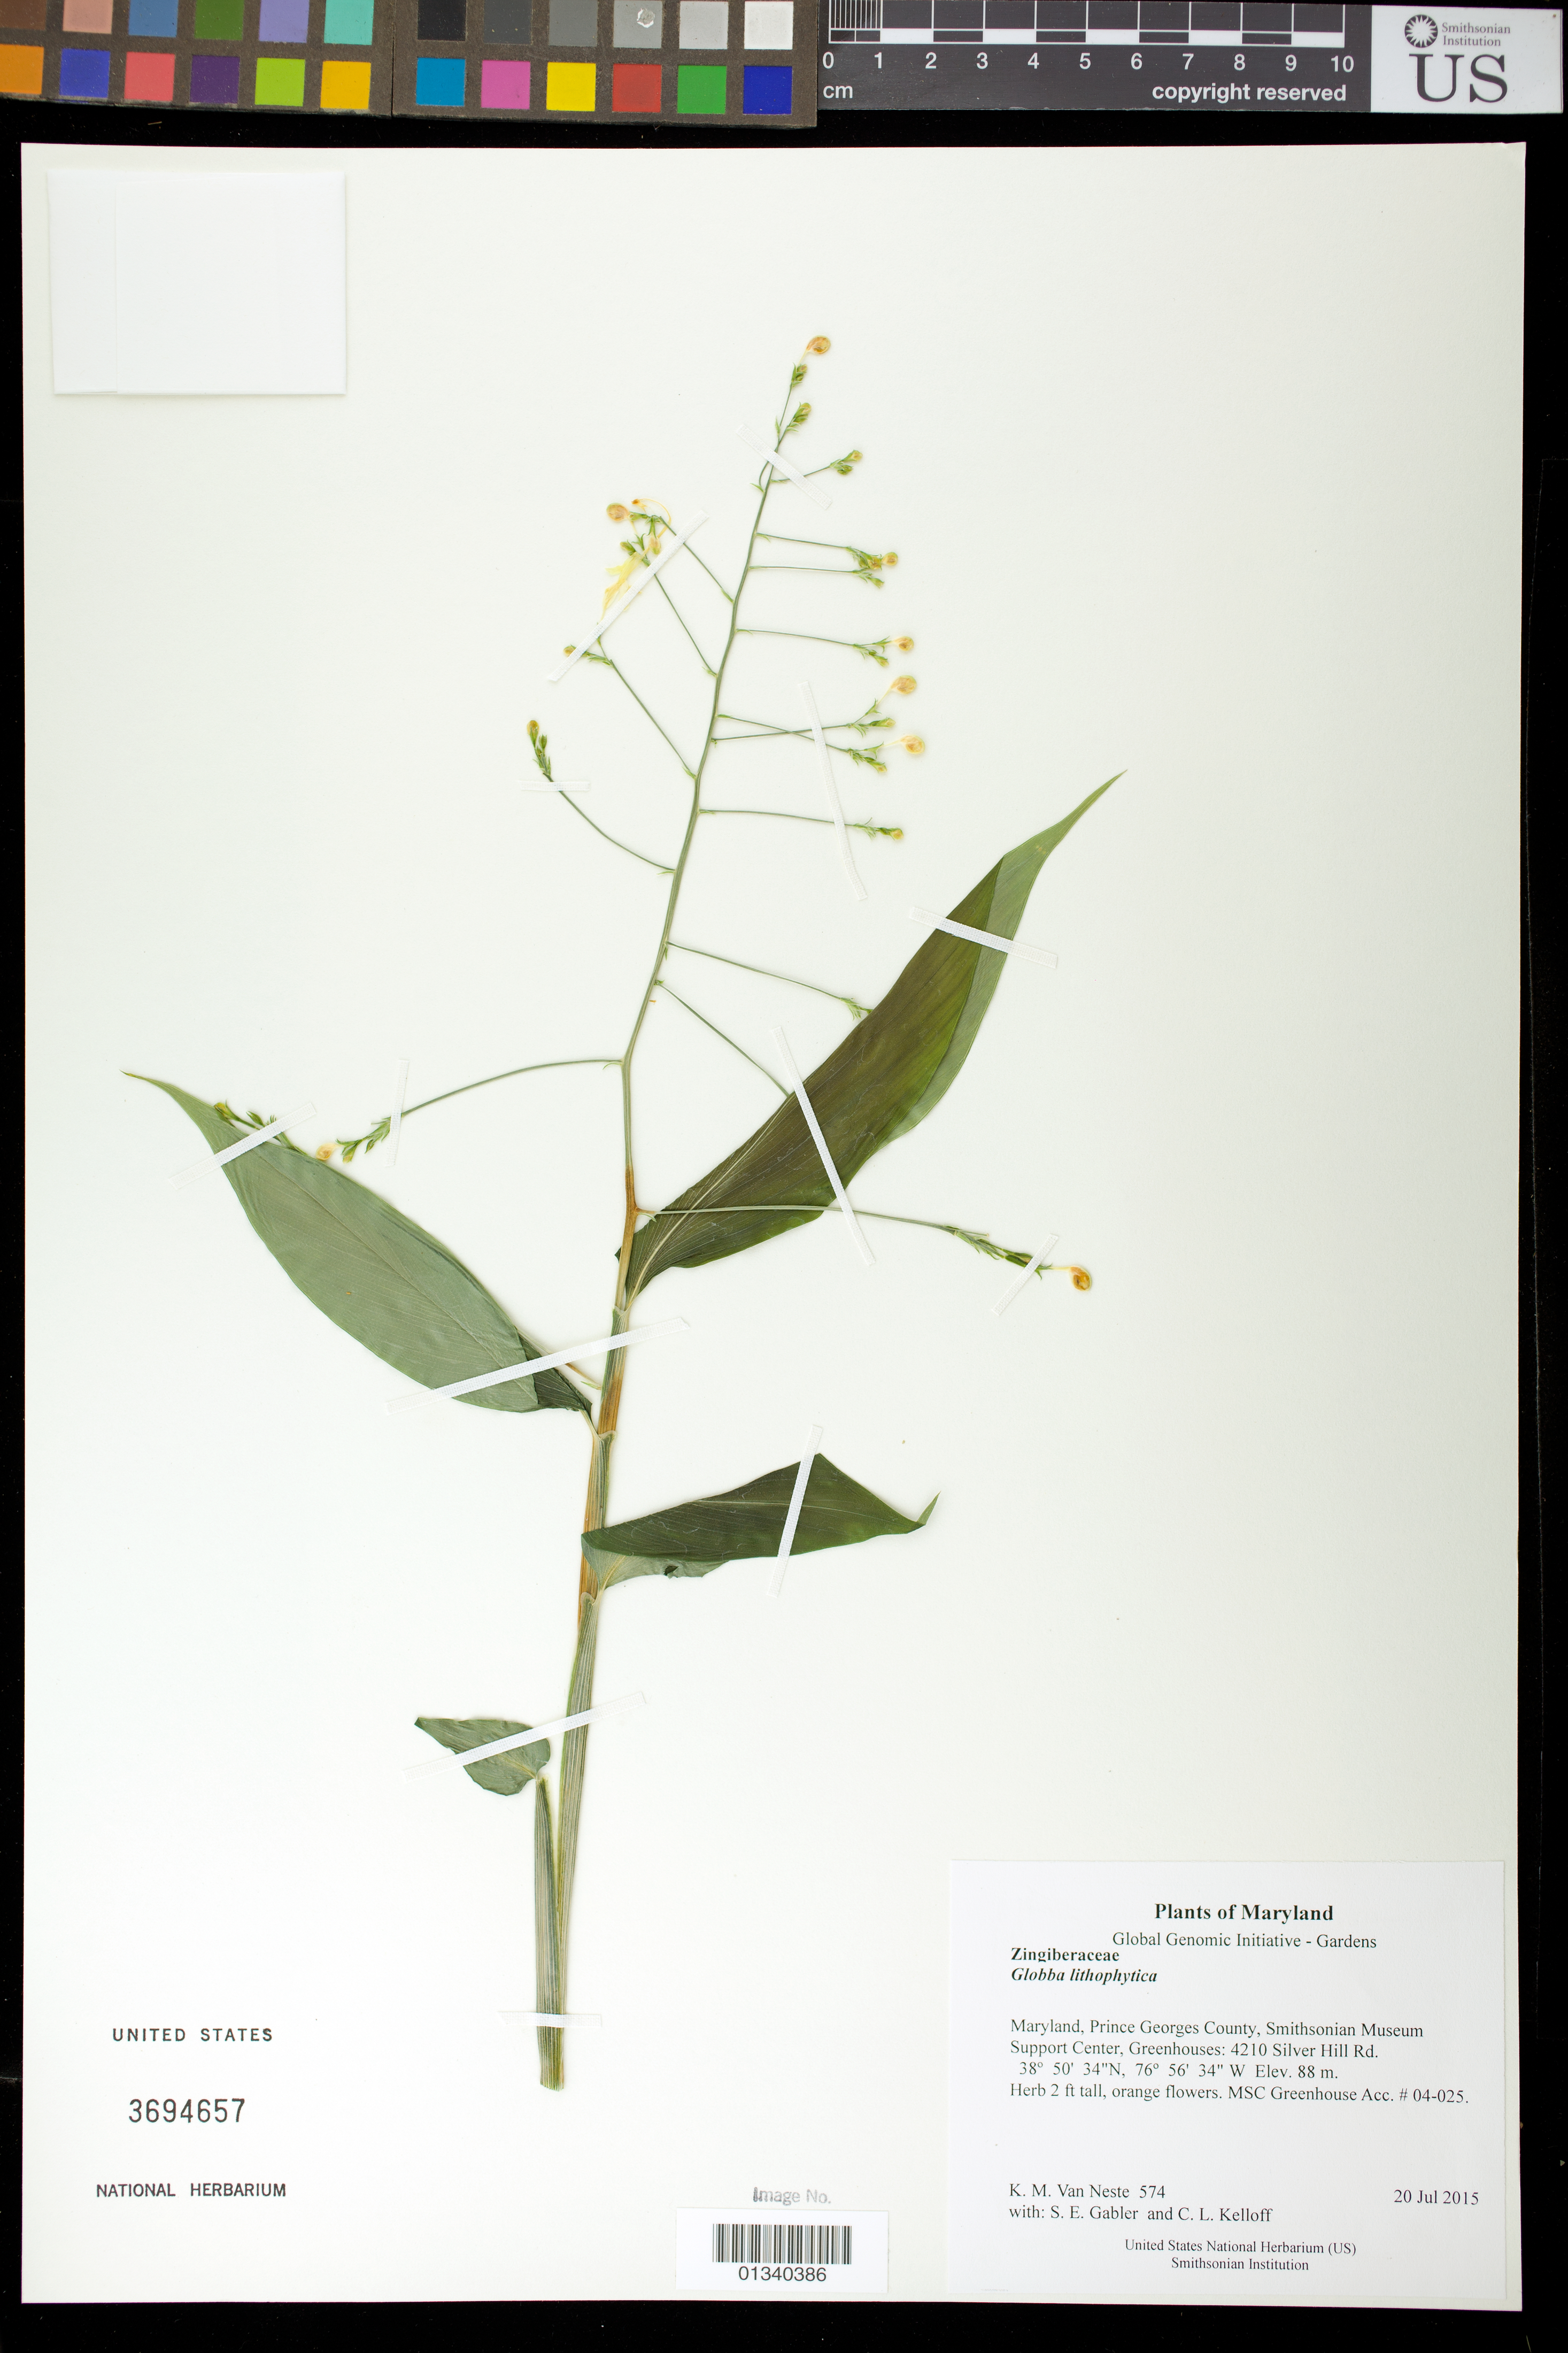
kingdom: Plantae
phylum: Tracheophyta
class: Liliopsida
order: Zingiberales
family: Zingiberaceae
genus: Globba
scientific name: Globba lithophytica (greenhouse name)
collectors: K. M. Van Neste, S. E. Gabler & C. L. Kelloff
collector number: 574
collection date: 2015-07-20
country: United States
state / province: Maryland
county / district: Prince George's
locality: Smithsonian Museum Support Center, Greenhouses: 4210 Silver Hill Rd, Suitland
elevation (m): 88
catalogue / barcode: US 3694657